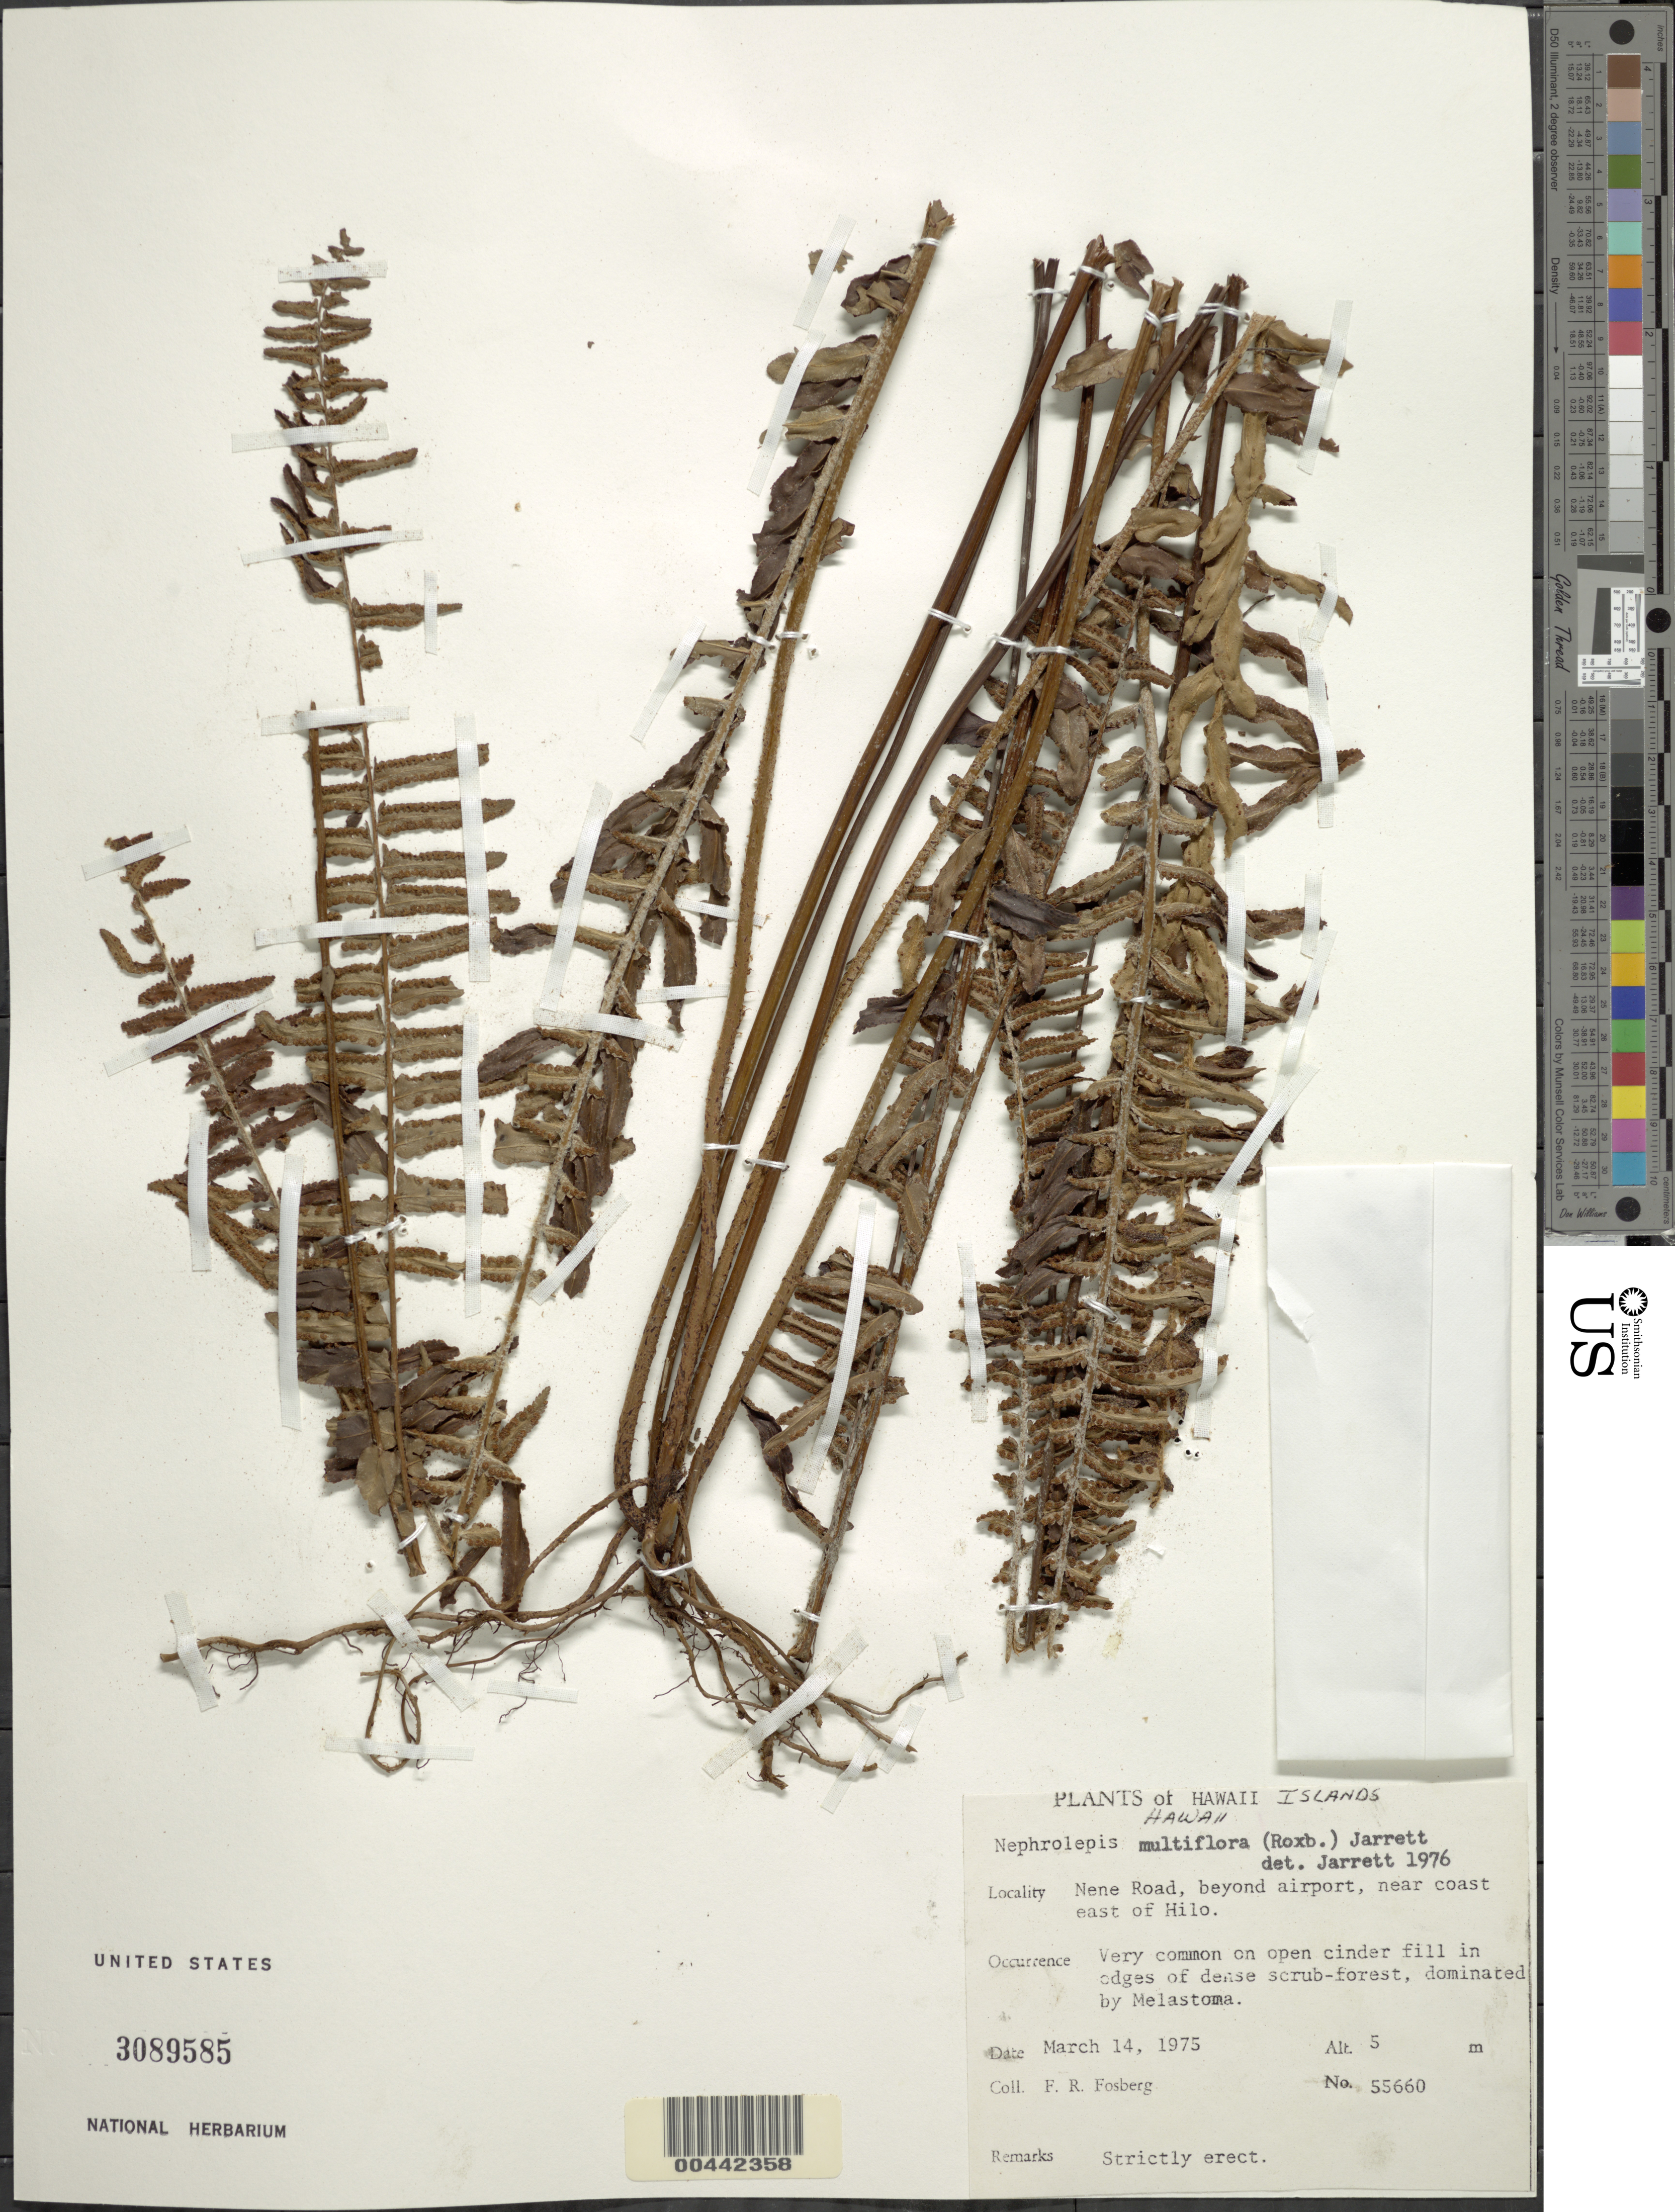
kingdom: Plantae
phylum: Tracheophyta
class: Polypodiopsida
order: Polypodiales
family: Nephrolepidaceae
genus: Nephrolepis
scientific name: Nephrolepis multiflora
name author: (Roxb.) F.M. Jarrett ex C.V. Morton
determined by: Jarrett, Frances M.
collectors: F. R. Fosberg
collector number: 55660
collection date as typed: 14 Mar 1975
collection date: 1975-03-14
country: United States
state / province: Hawaii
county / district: Hawaii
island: Hawaii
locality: Nene Rd., beyond airport, near coast E of Hilo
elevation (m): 5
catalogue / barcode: US 3089585